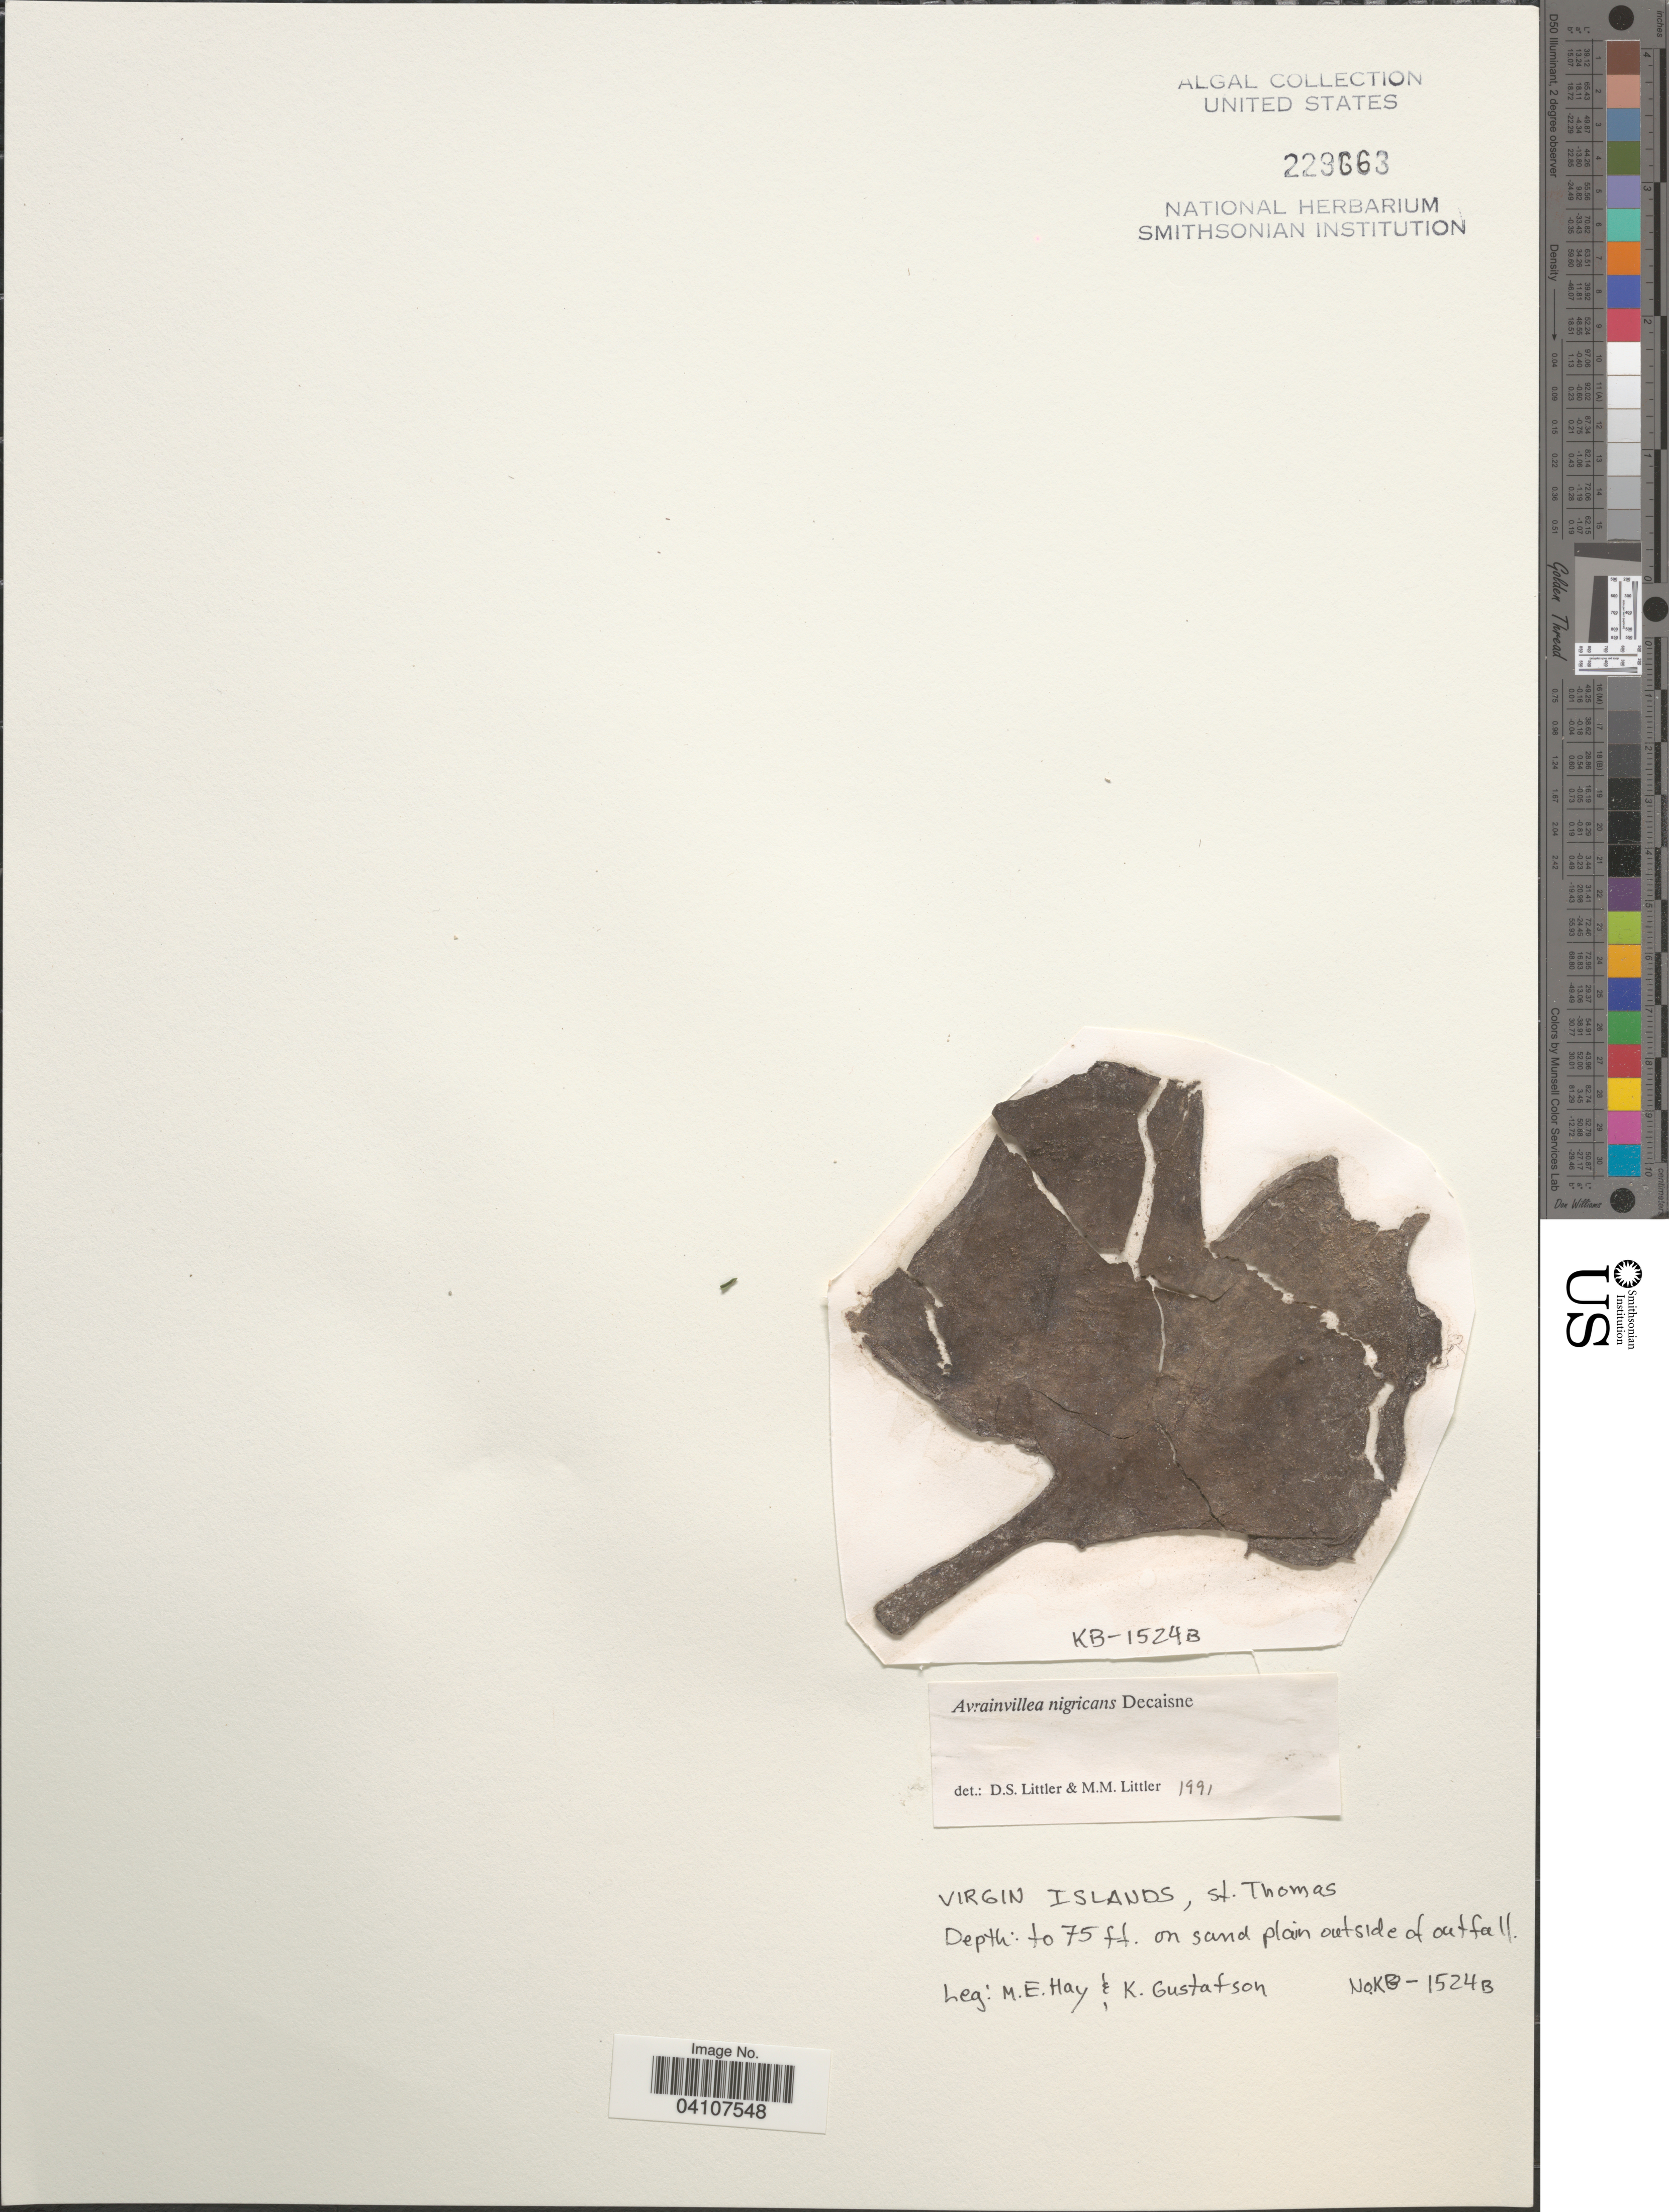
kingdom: Plantae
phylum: Chlorophyta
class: Ulvophyceae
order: Bryopsidales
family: Dichotomosiphonaceae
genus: Avrainvillea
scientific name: Avrainvillea nigricans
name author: Decne.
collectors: M. E. Hay & K. Gustafson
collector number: KB-1524B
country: U.S. Virgin Islands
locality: Virgin Islands, St. Thomas.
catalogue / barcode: US 223663